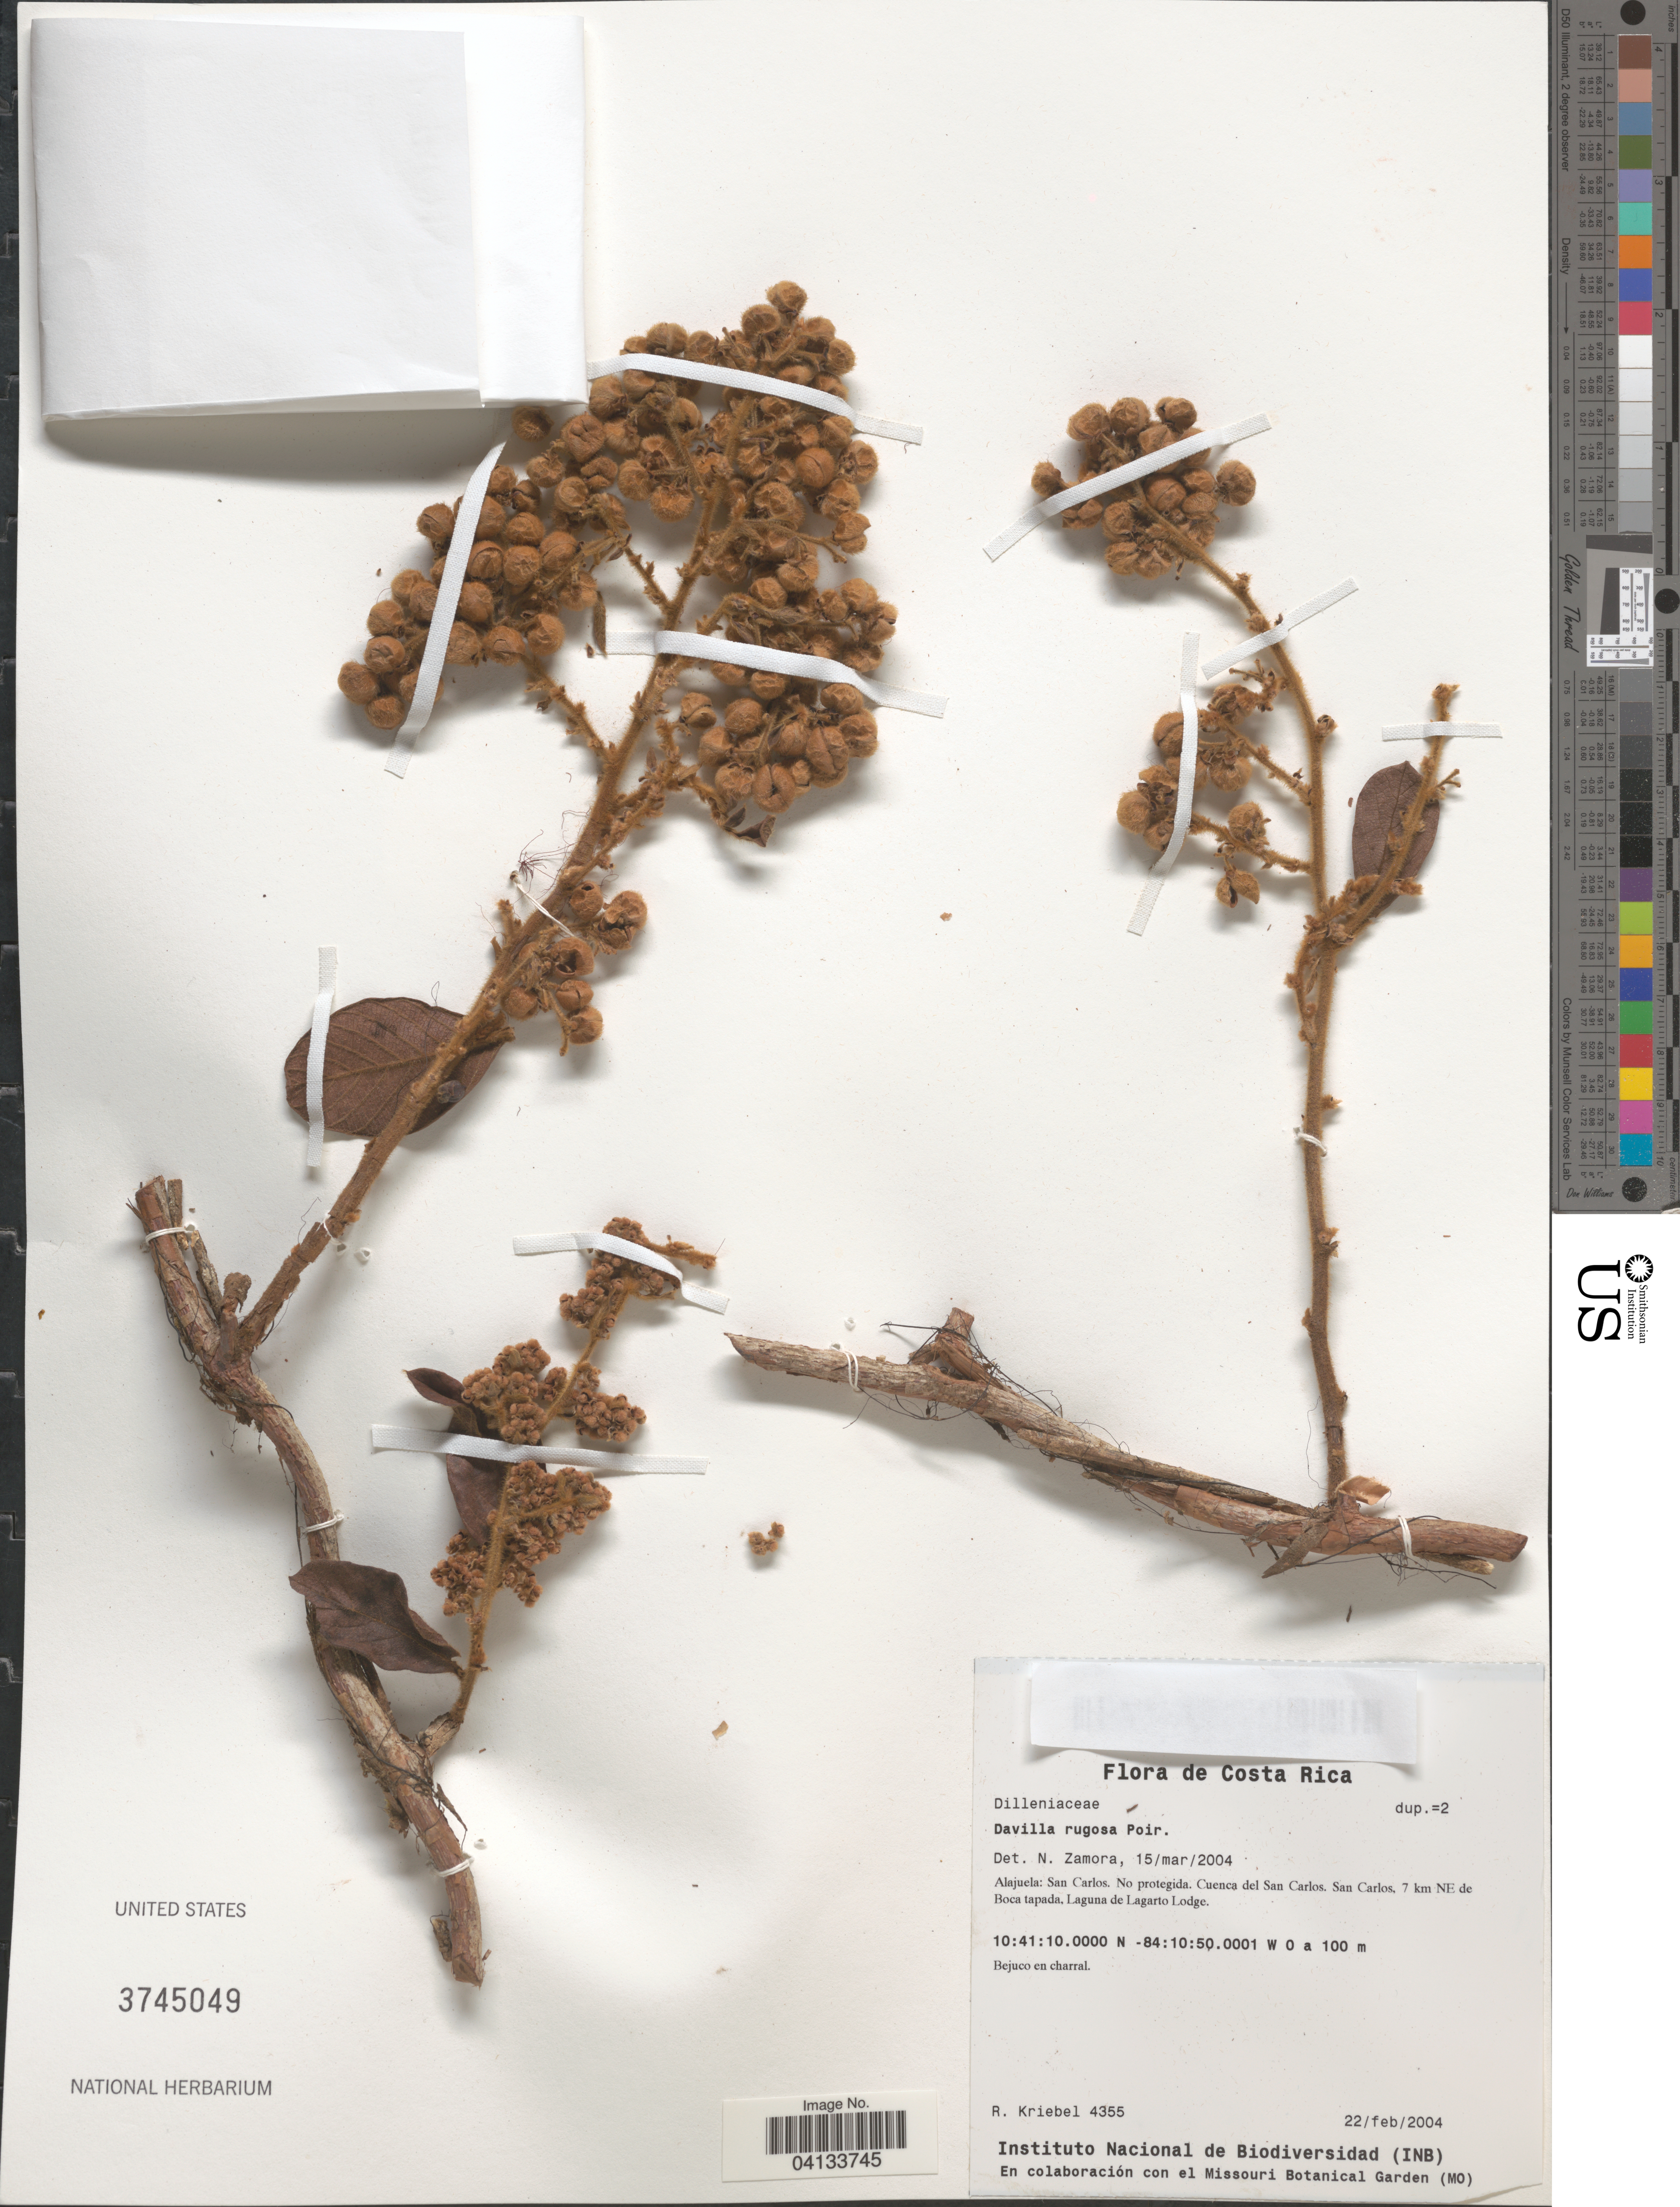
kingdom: Plantae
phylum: Tracheophyta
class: Magnoliopsida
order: Dilleniales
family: Dilleniaceae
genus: Davilla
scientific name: Davilla rugosa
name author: Poir.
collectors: R. Kriebel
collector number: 4355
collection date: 2004-02-22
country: Costa Rica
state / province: Alajuela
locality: San Carlos. No protegida. Cuenca del San Carlos. San Carlos, 7 km NE de Boca tapada, Laguna de Lagarto Lodge.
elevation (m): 0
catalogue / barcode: US 3745049